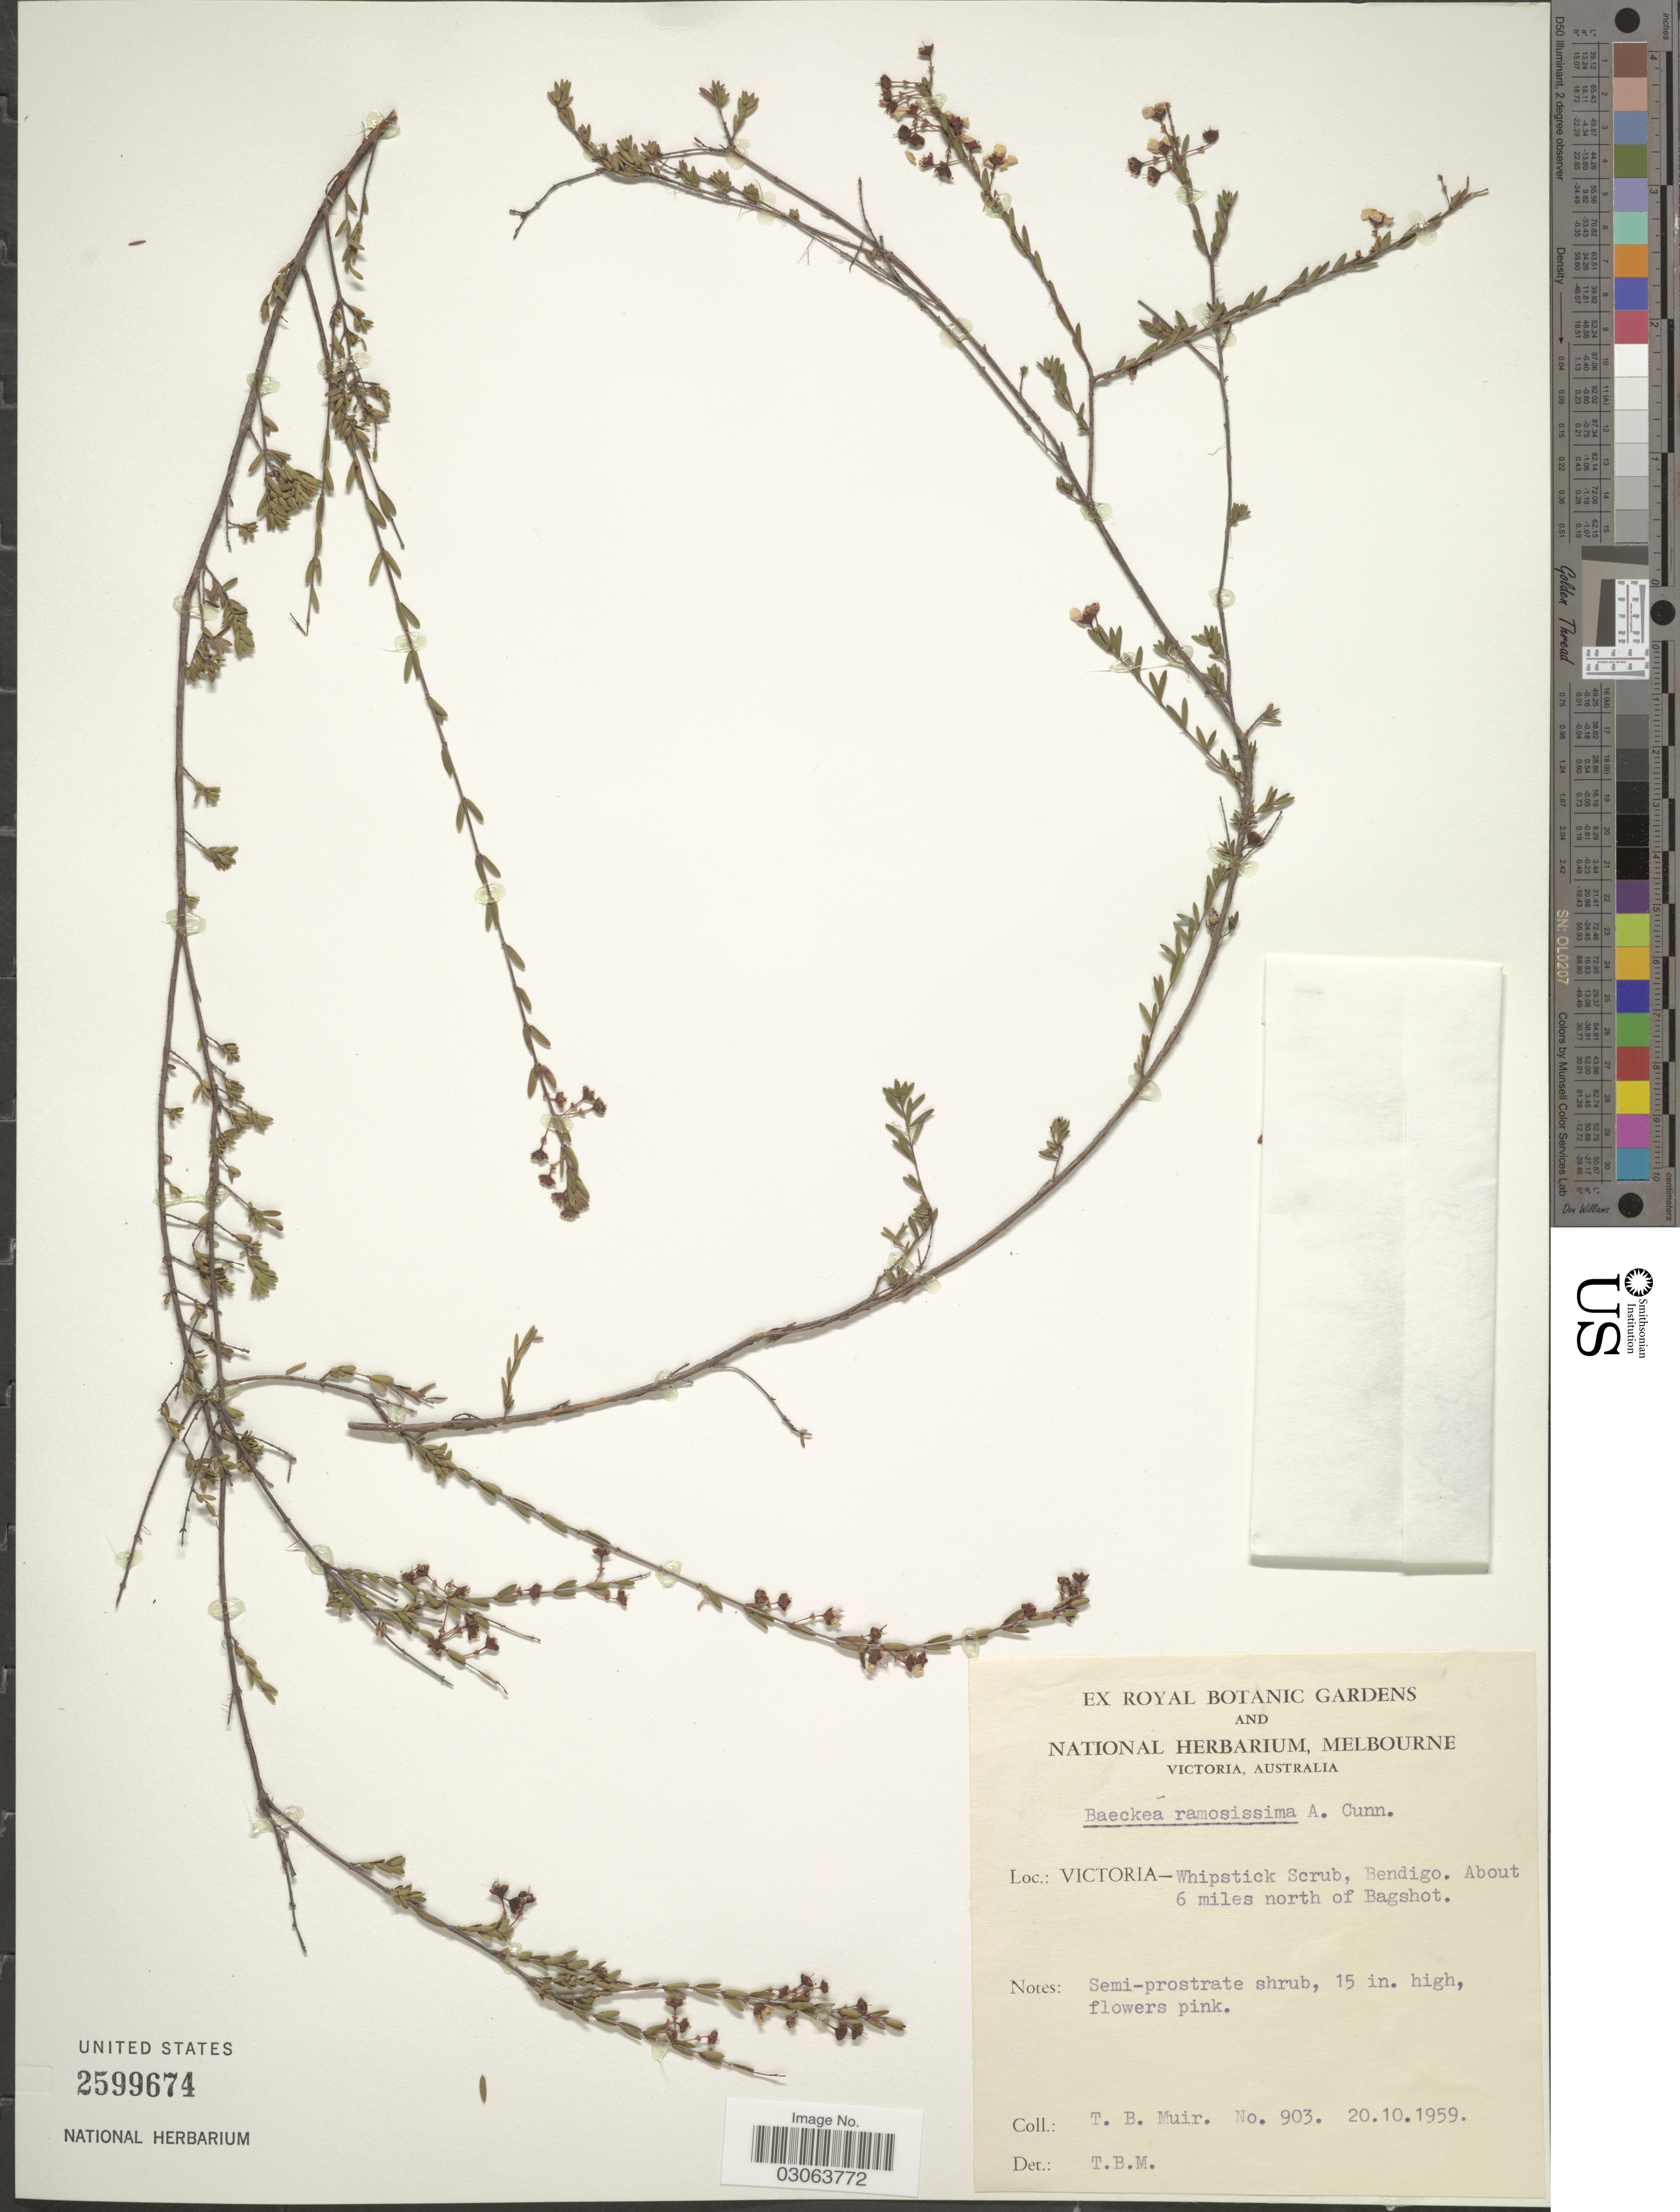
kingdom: Plantae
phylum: Tracheophyta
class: Magnoliopsida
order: Myrtales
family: Myrtaceae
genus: Euryomyrtus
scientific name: Euryomyrtus ramosissima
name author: (A. Cunn.) Trudgen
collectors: T. Muir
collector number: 903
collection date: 1959-10-20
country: Australia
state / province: Victoria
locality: Victoria - Whipstick Scrub, Bendigo. About 6 miles north of Bagshot.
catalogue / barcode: US 2599674